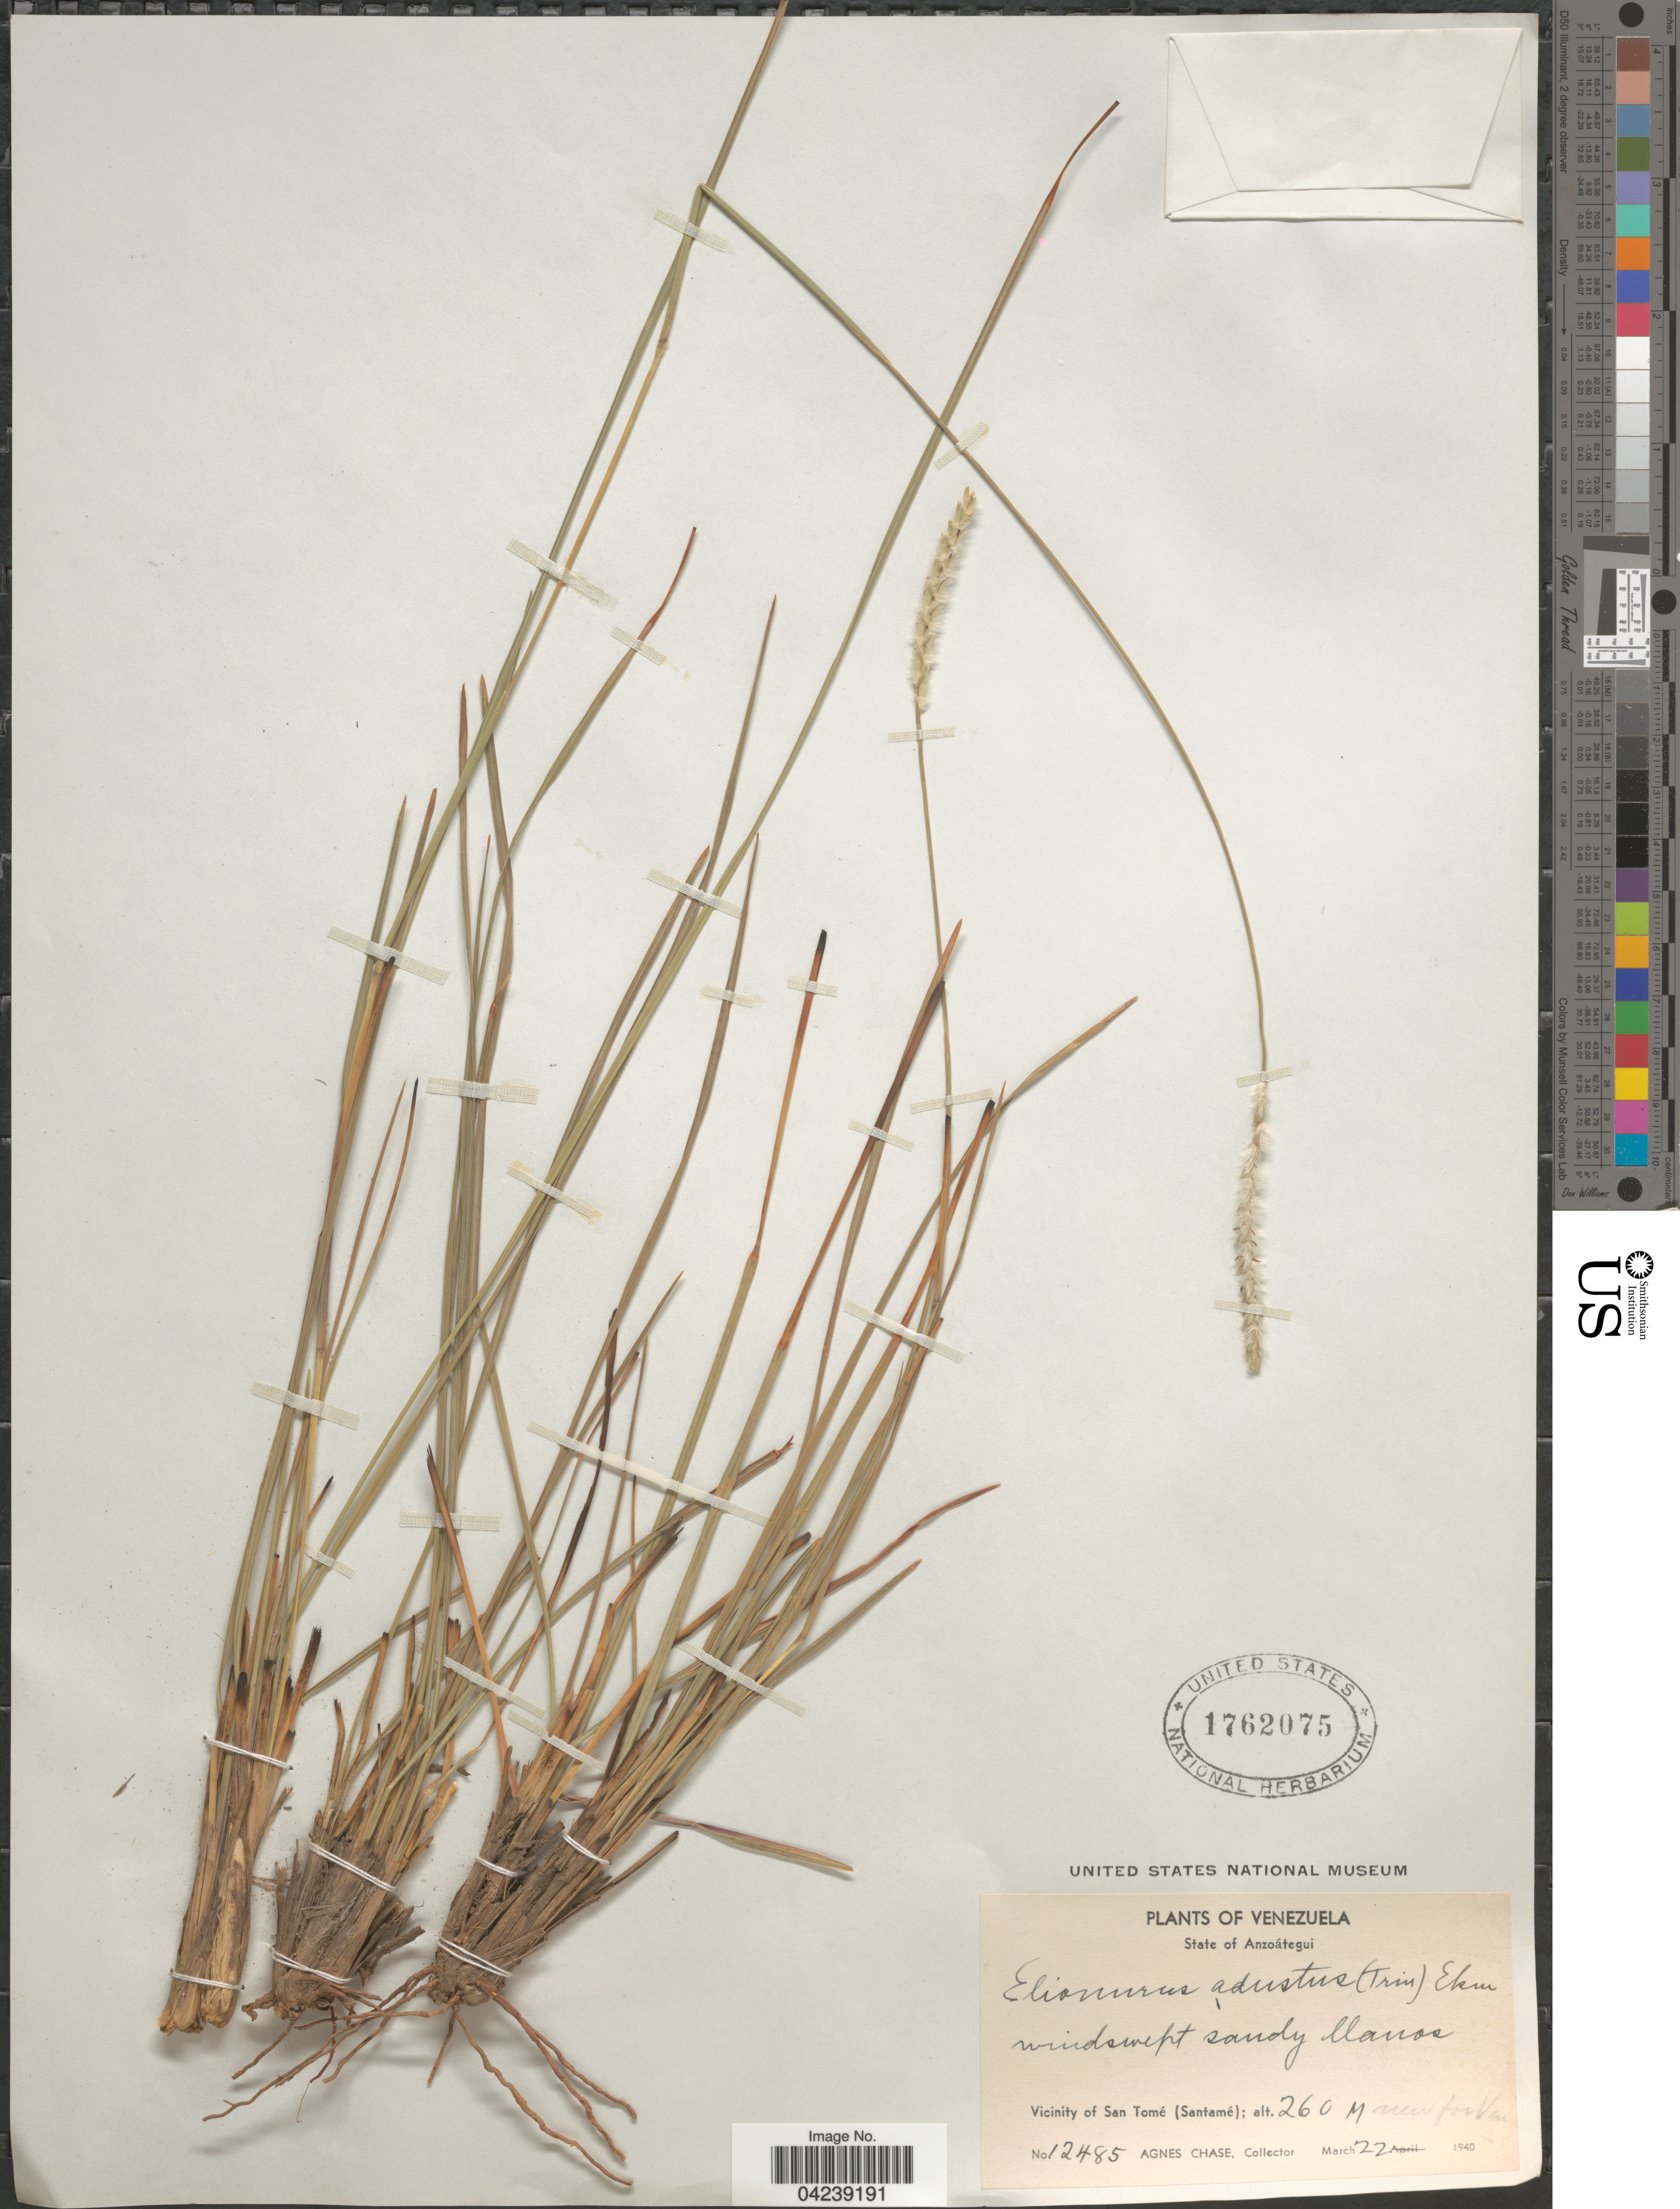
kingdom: Plantae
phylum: Tracheophyta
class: Liliopsida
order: Poales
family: Poaceae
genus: Elionurus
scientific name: Elionurus muticus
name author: (Spreng.) Kuntze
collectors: A. Chase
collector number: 12485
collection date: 1940-03-22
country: Venezuela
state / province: Anzoategui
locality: Vicinity of San Tomé (Santamé).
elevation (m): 260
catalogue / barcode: US 1762075